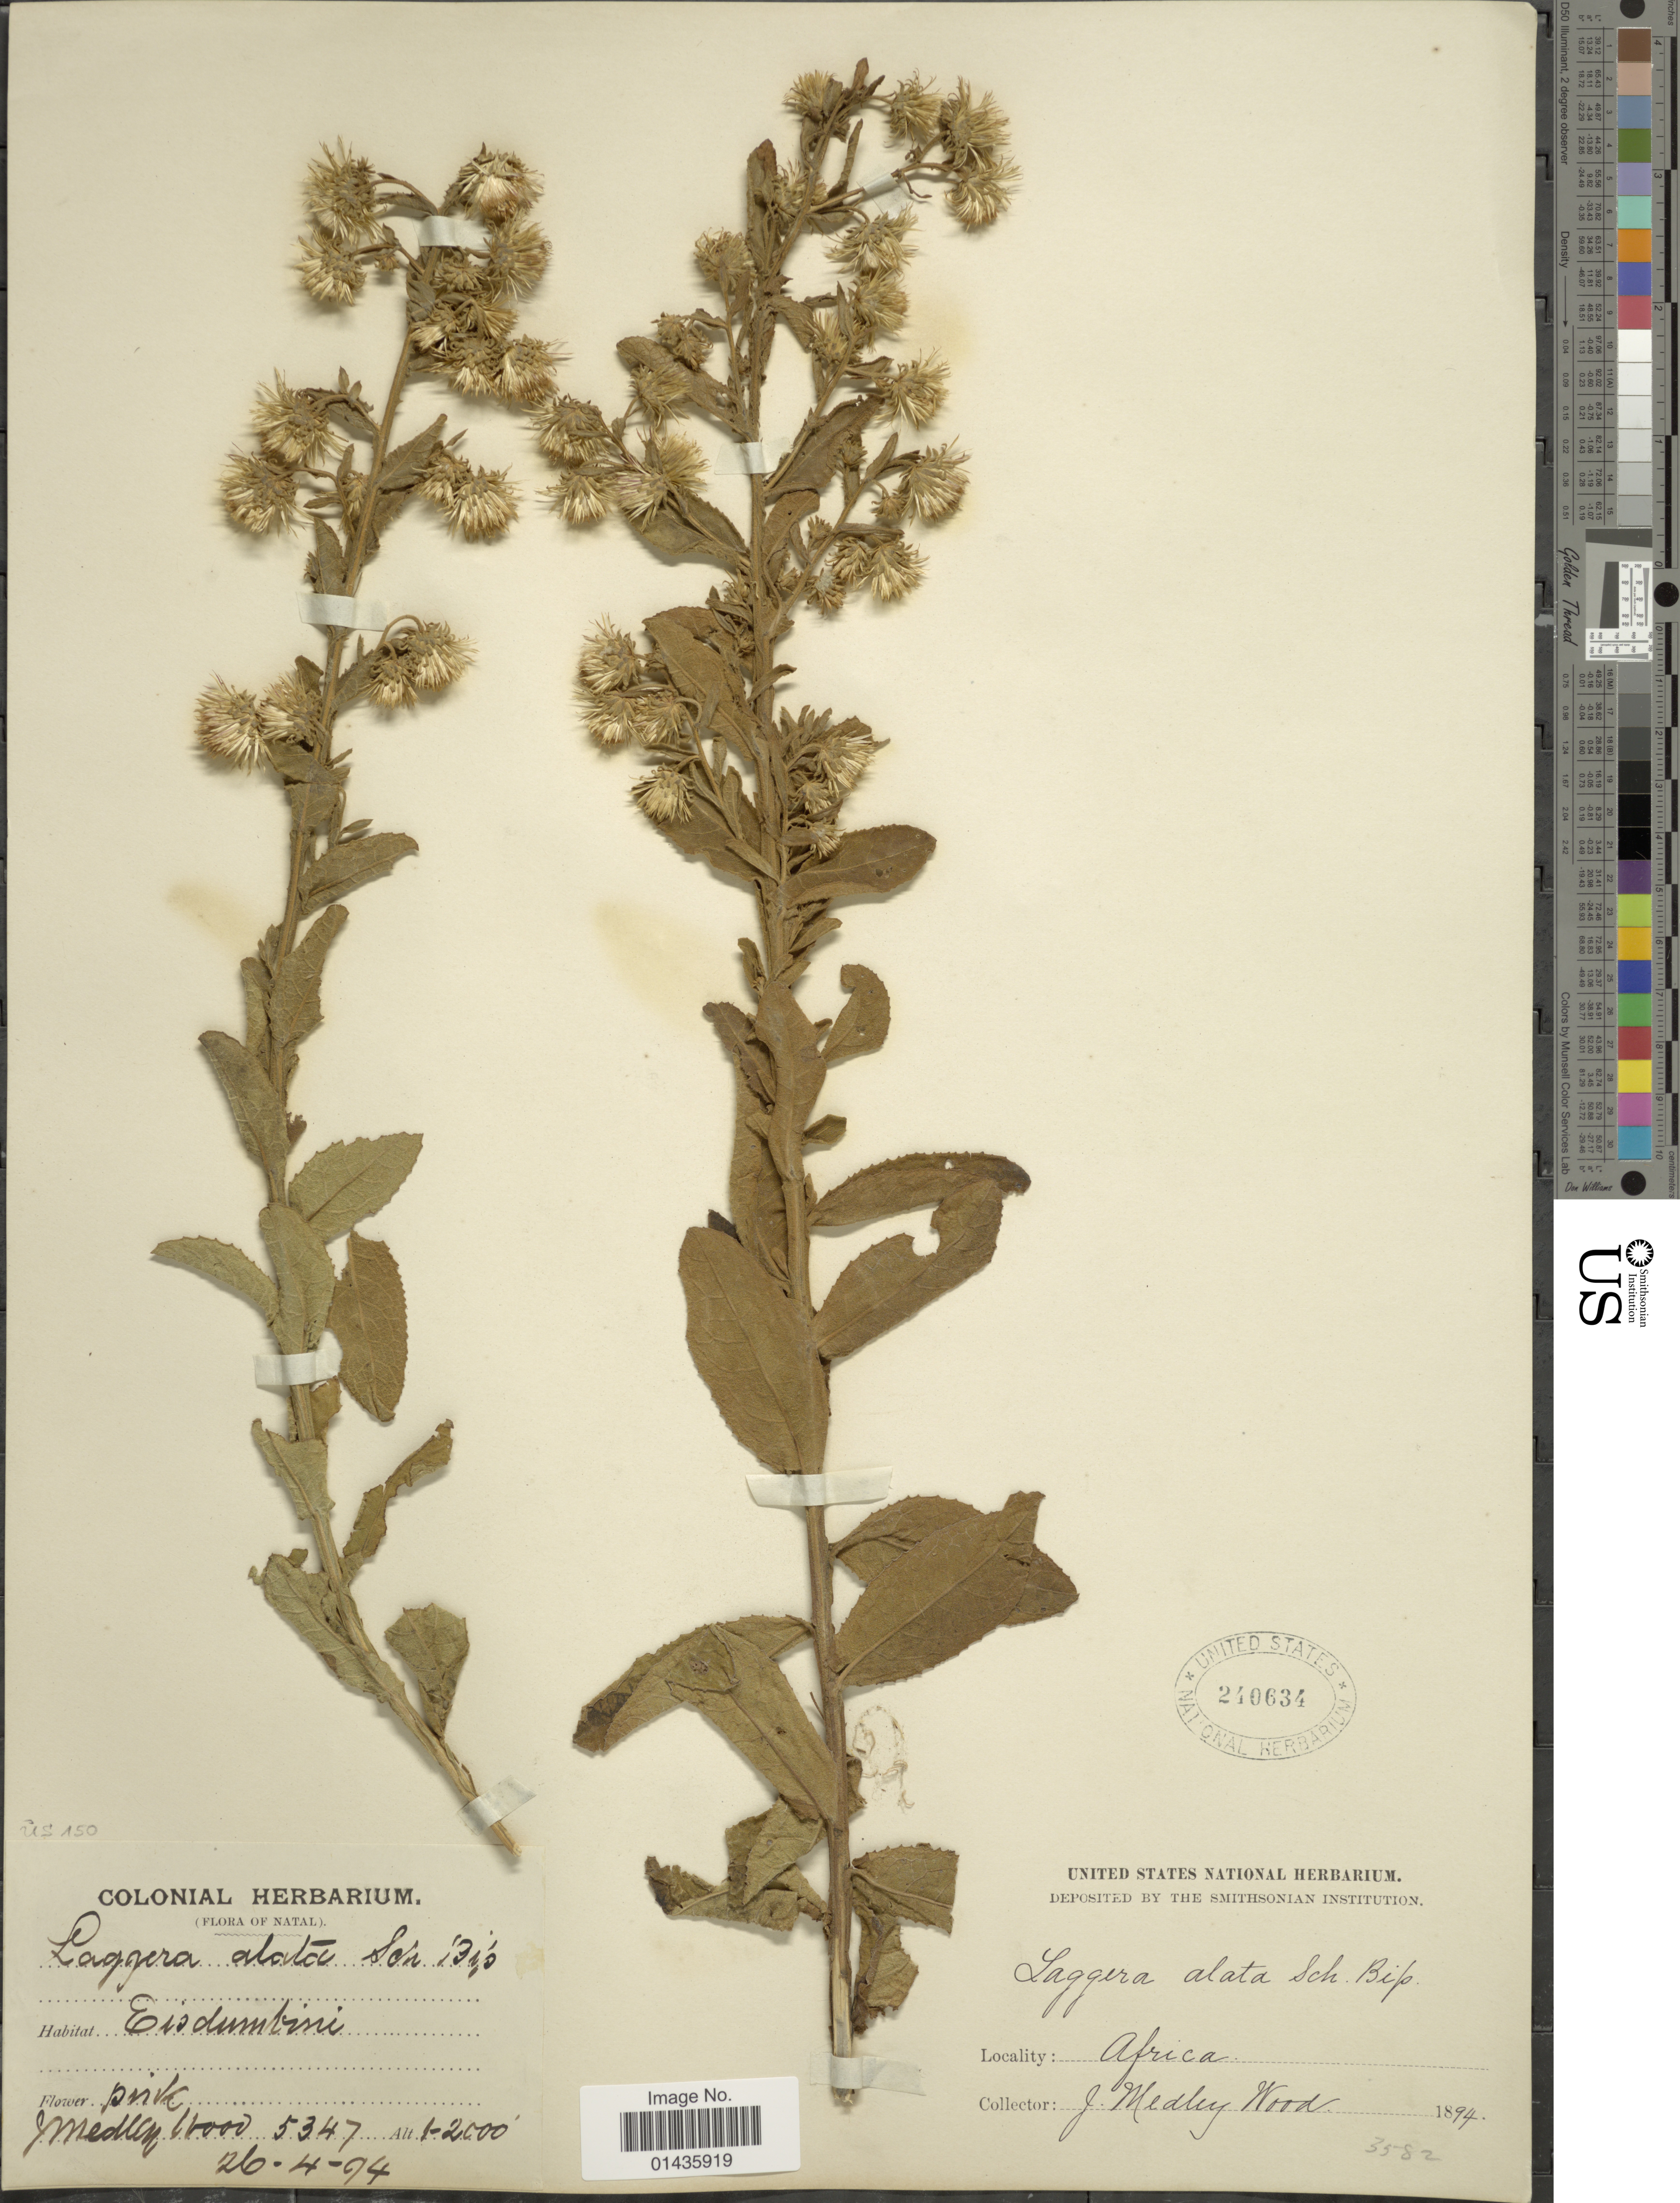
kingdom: Plantae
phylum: Tracheophyta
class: Magnoliopsida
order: Asterales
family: Asteraceae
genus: Laggera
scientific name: Laggera alata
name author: Sch. Bip.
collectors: J. M. Wood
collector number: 5347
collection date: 1894-04-26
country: South Africa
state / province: KwaZulu-Natal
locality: Natal, Eisdumbtini [Esidumbtini]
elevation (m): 305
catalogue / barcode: US 240634